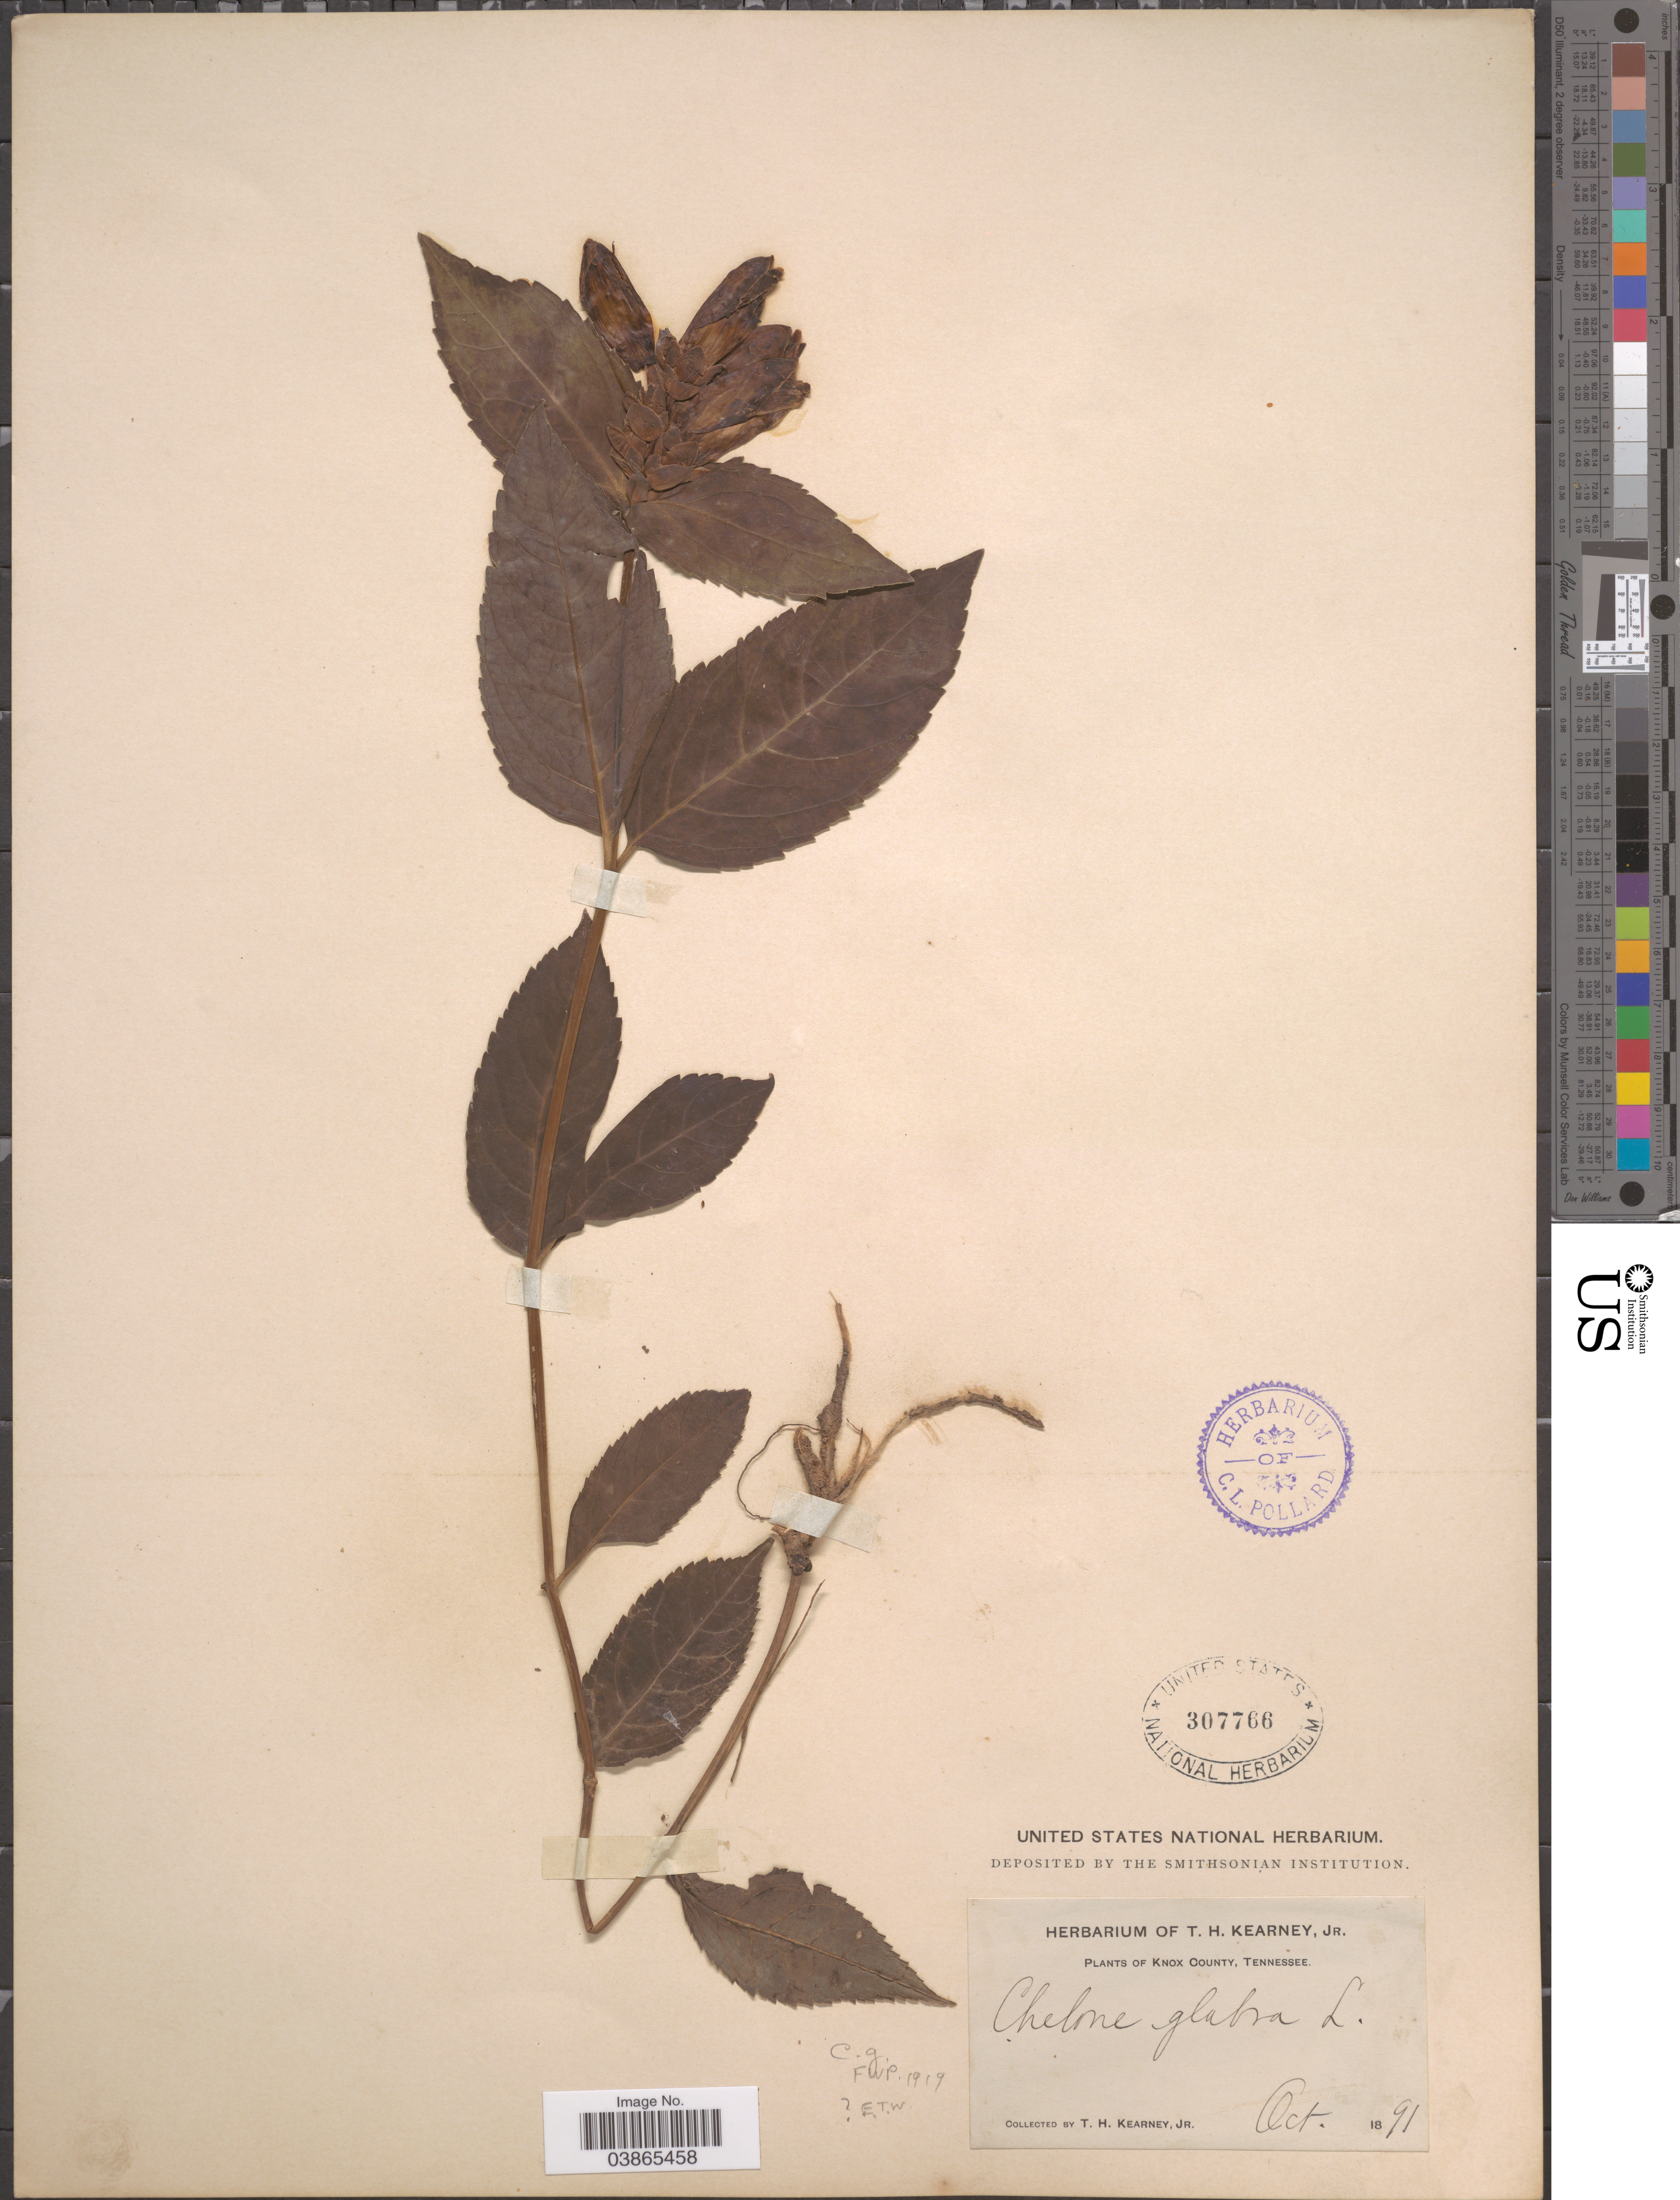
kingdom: Plantae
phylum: Tracheophyta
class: Magnoliopsida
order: Lamiales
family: Plantaginaceae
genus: Chelone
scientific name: Chelone glabra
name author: L.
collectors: T. H. Kearney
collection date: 1891-10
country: United States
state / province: Tennessee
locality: Knox County.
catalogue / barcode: US 307766